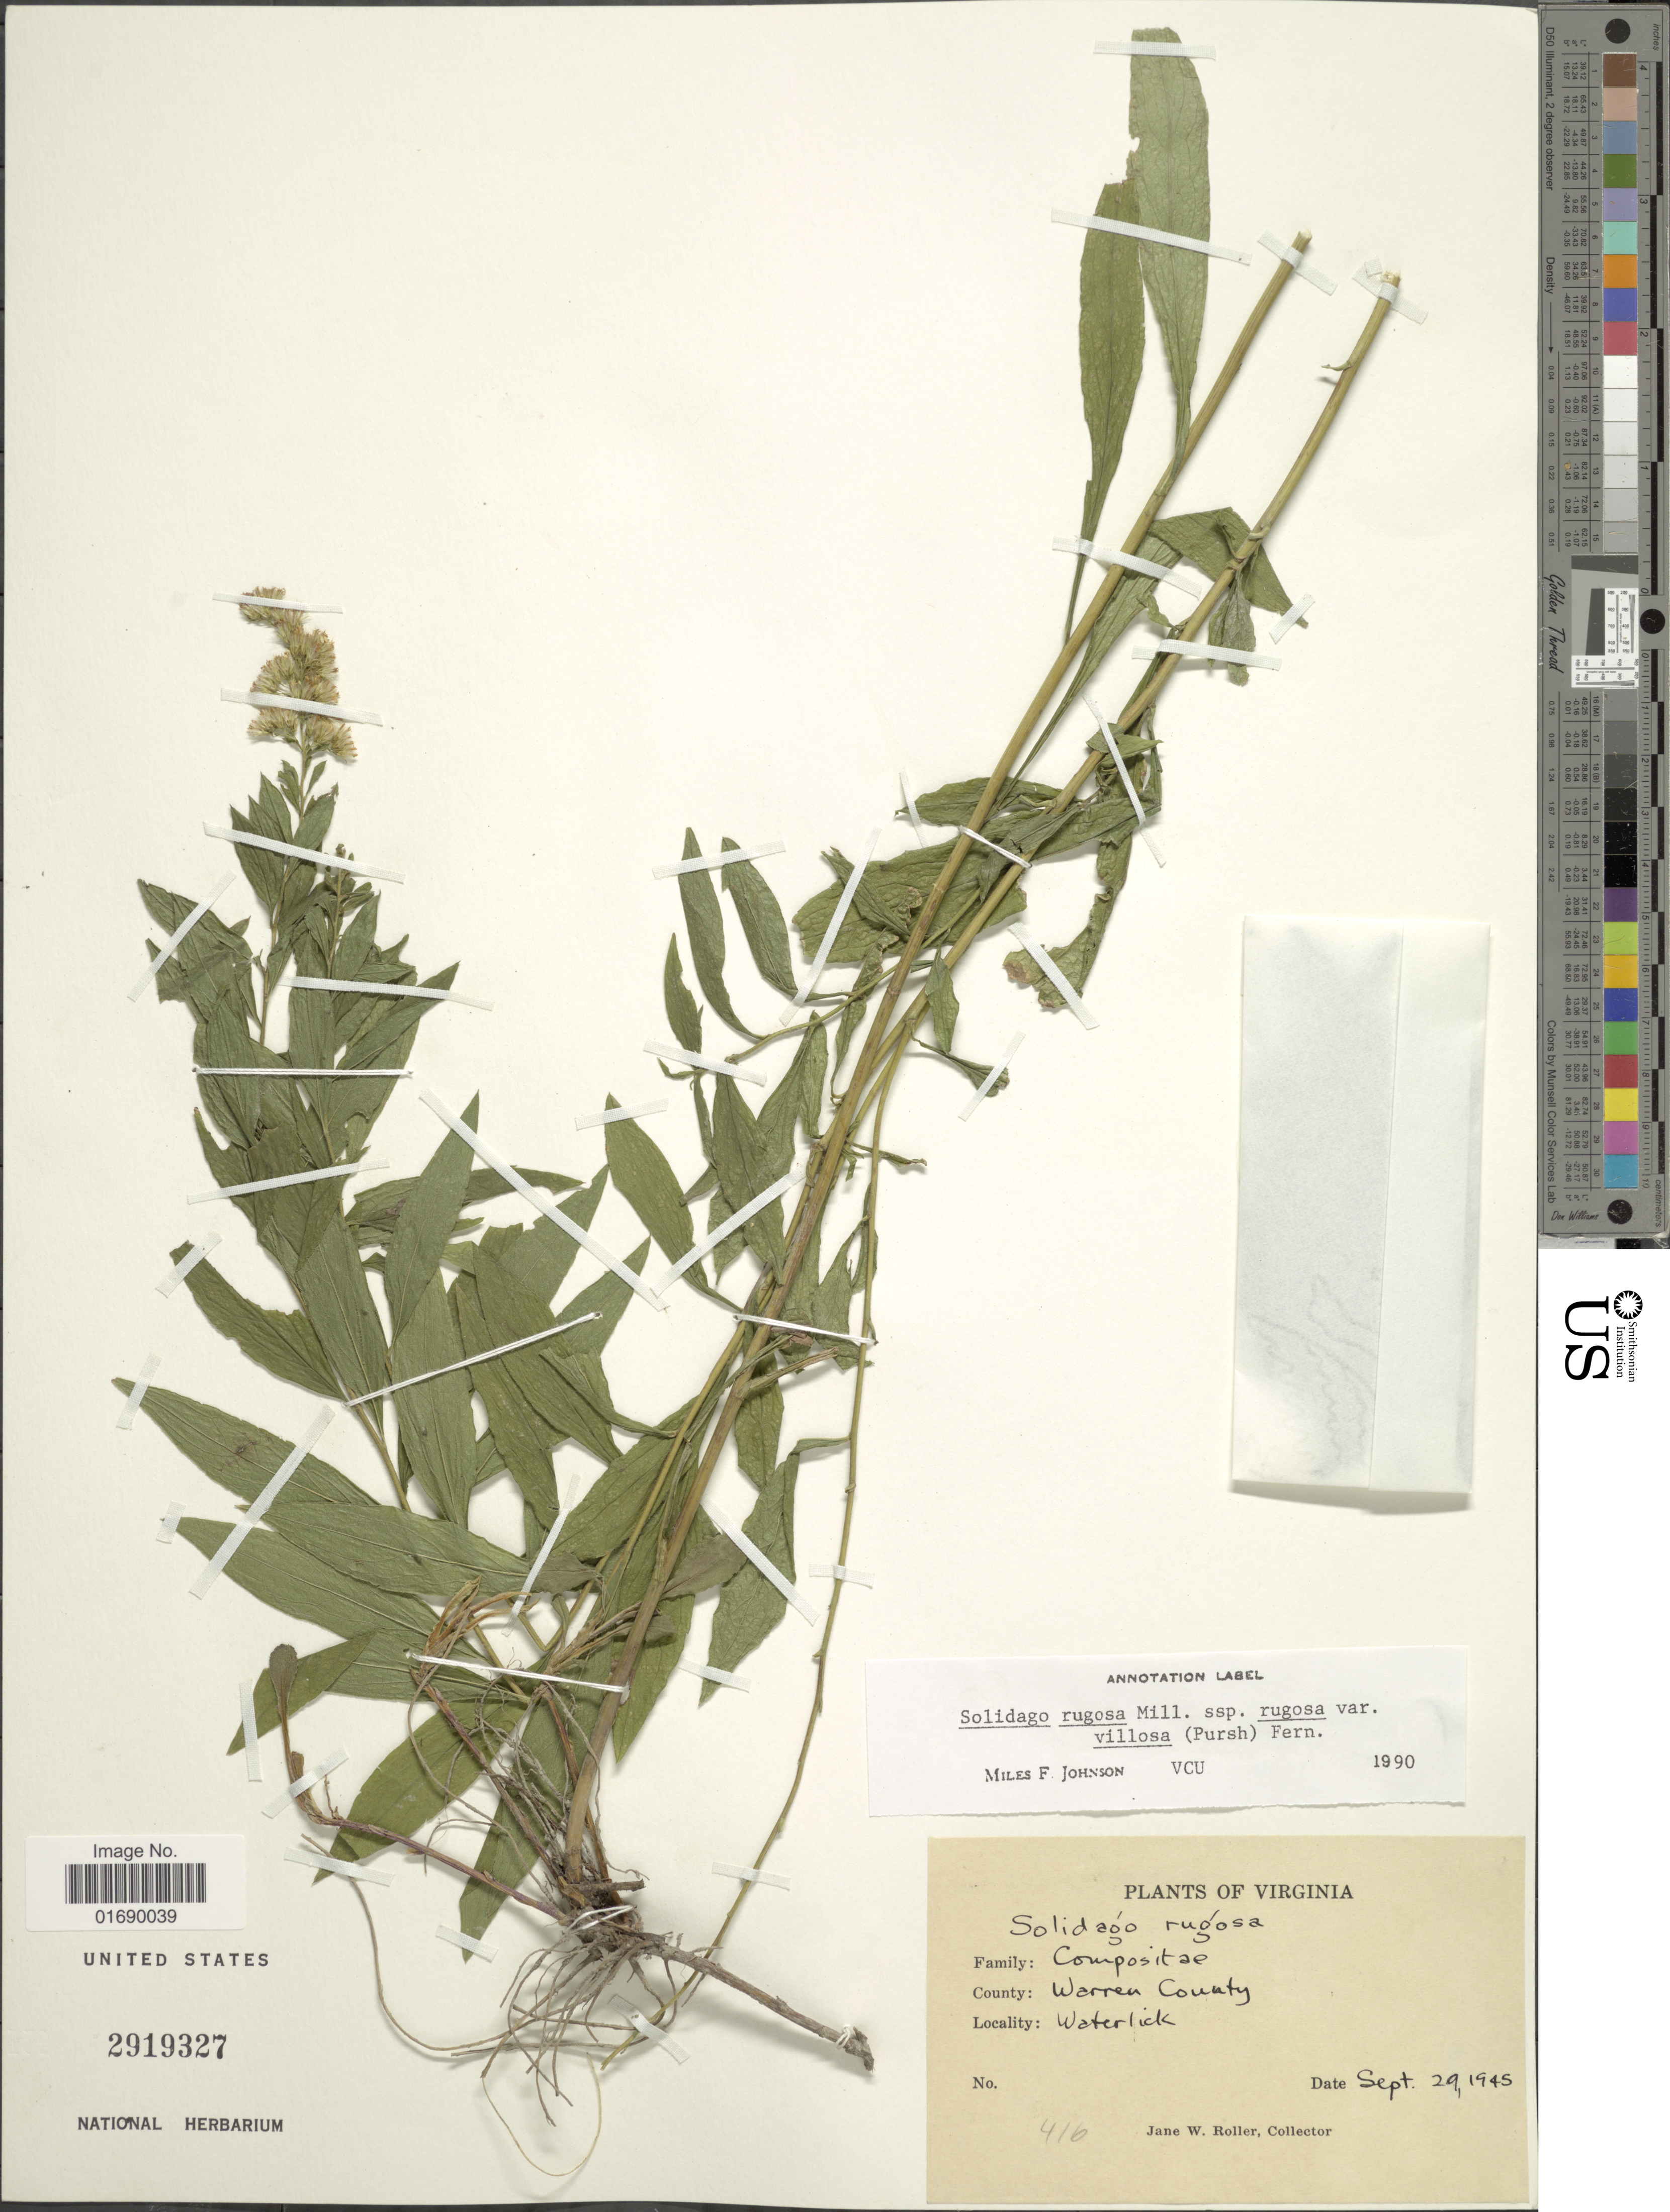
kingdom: Plantae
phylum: Tracheophyta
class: Magnoliopsida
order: Asterales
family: Asteraceae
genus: Solidago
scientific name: Solidago rugosa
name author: Mill.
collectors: J. W. Roller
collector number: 416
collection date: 1945-09-29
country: United States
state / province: Virginia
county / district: Warren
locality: Warren County, Waterlick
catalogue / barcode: US 2919327